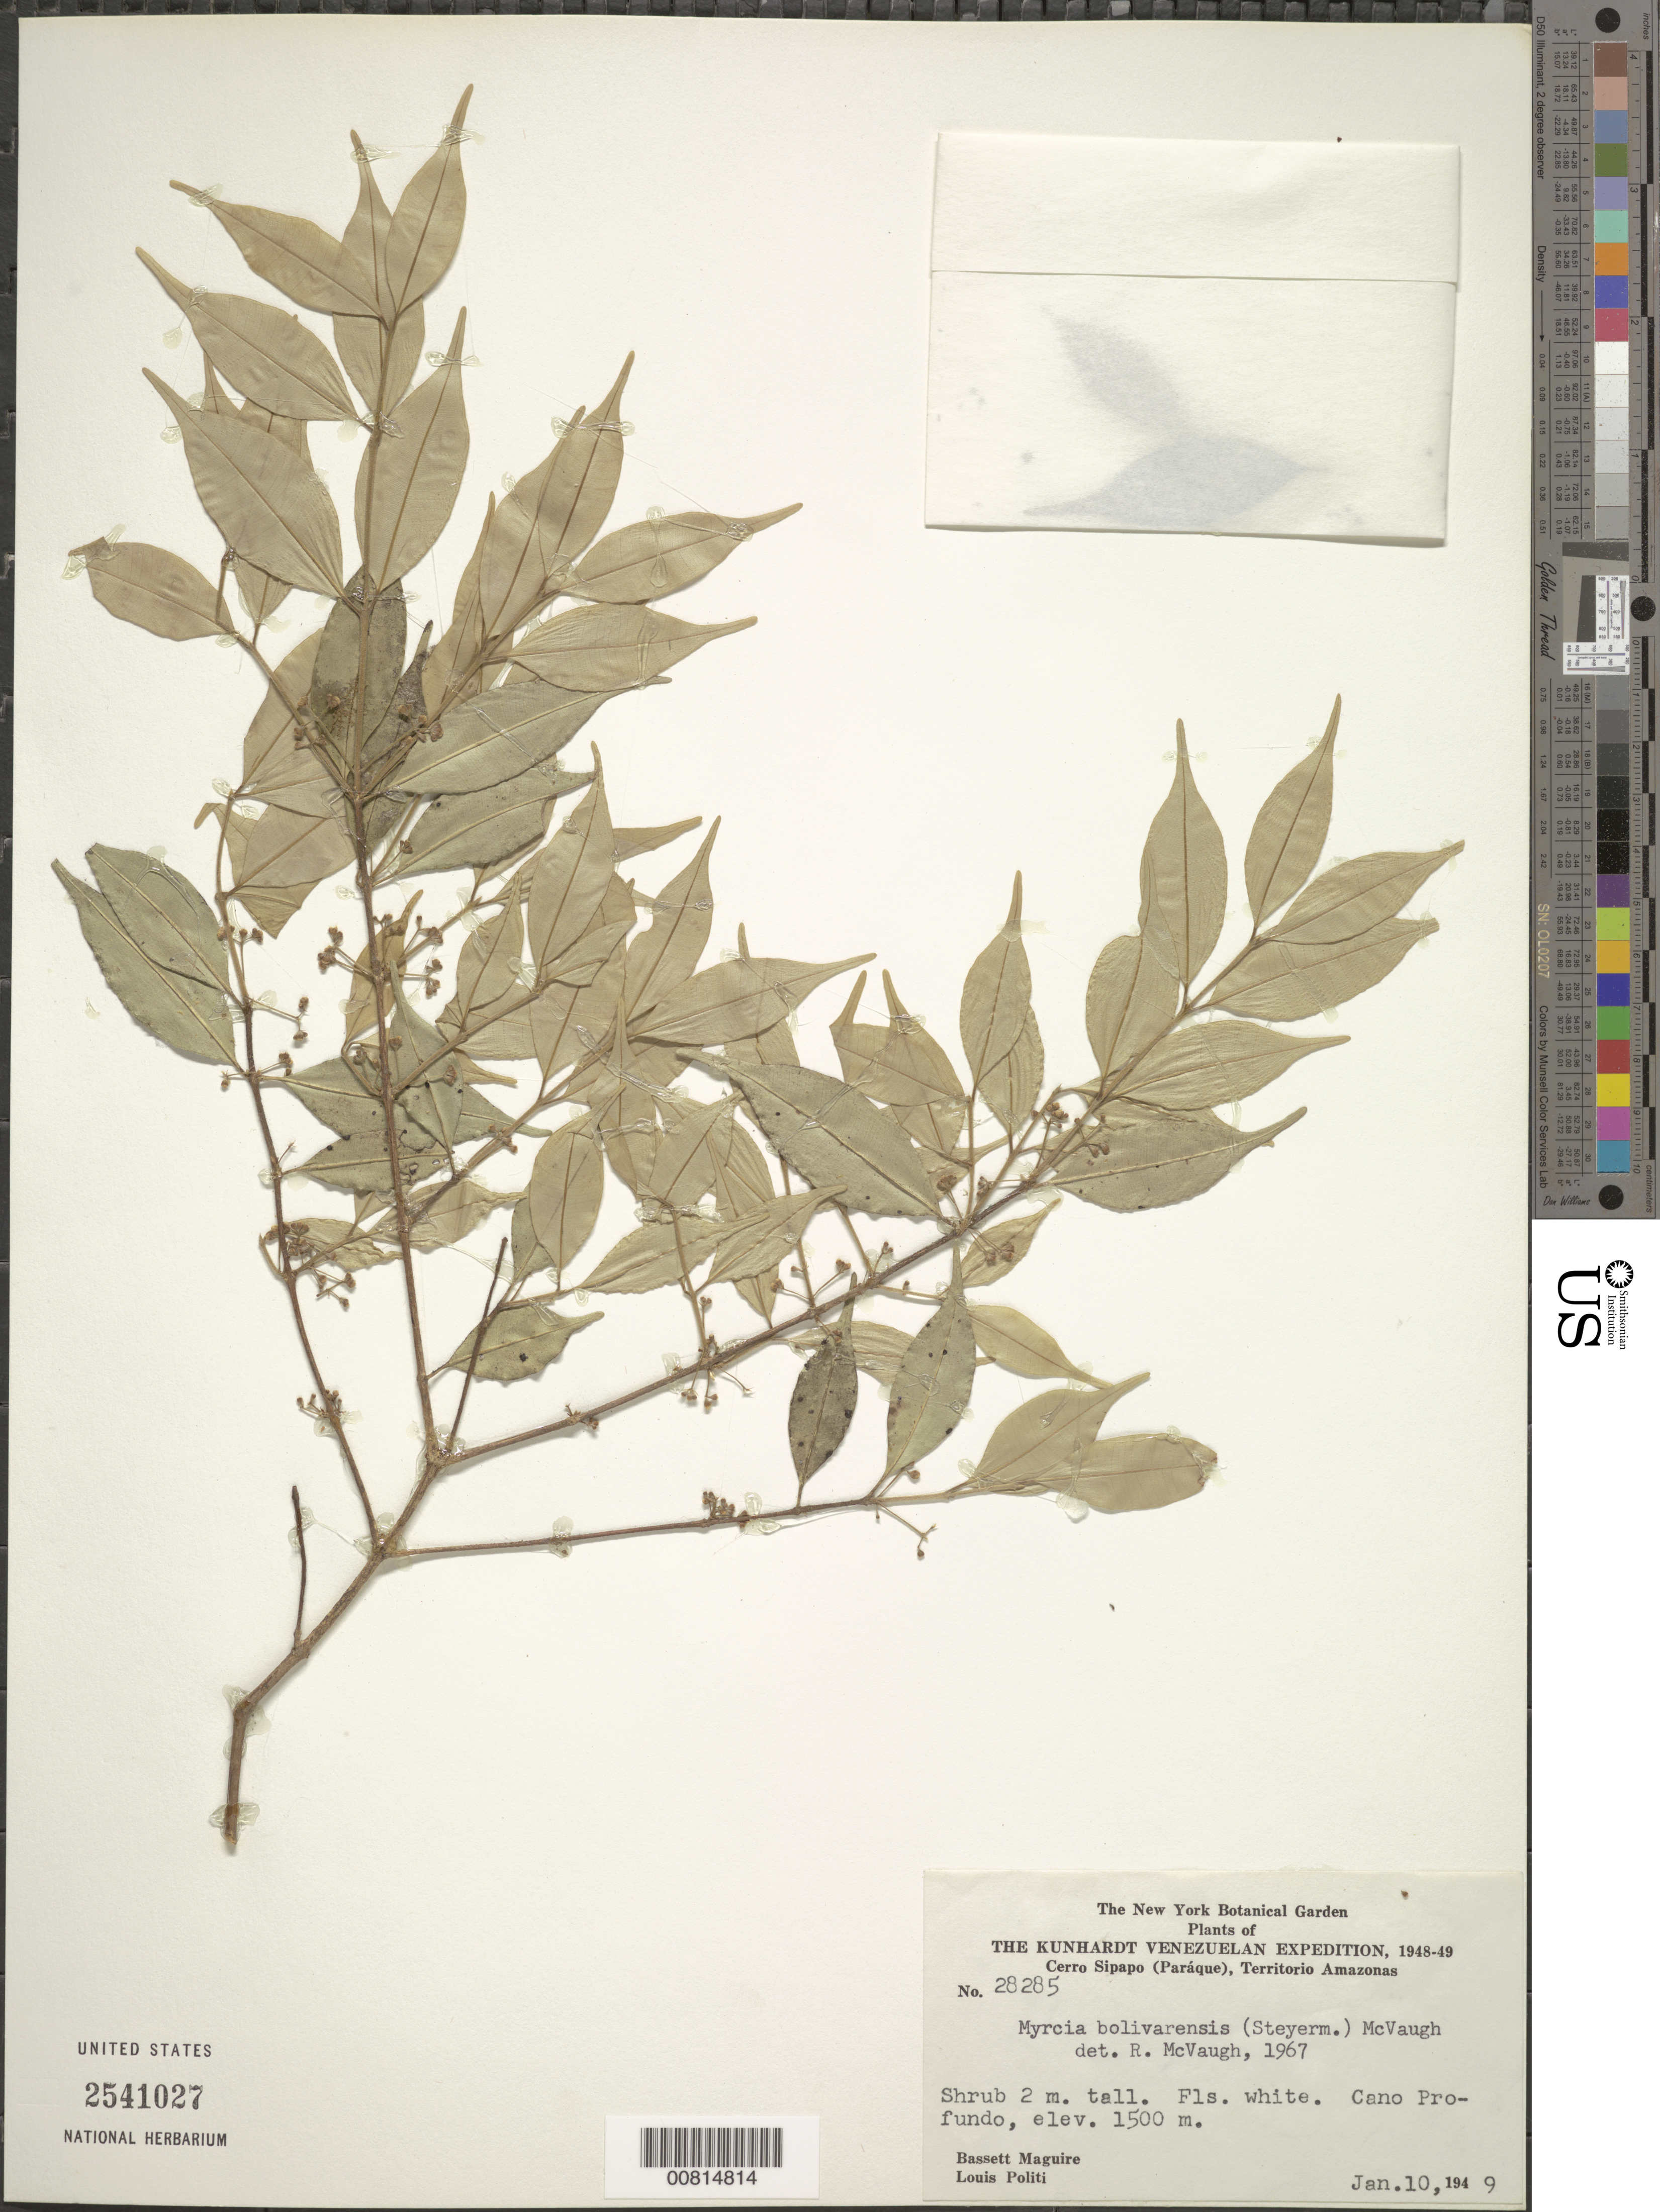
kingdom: Plantae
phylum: Tracheophyta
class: Magnoliopsida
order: Myrtales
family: Myrtaceae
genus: Myrcia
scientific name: Myrcia bolivarensis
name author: (Steyerm.) McVaugh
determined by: McVaugh, R.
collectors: B. Maguire & L. Politi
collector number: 28285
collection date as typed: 10-Jan-49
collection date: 1949-01-10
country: Venezuela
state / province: Amazonas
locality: Cerro Sipapo (Paráque), Caño Profundo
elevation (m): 1500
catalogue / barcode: US 2541027